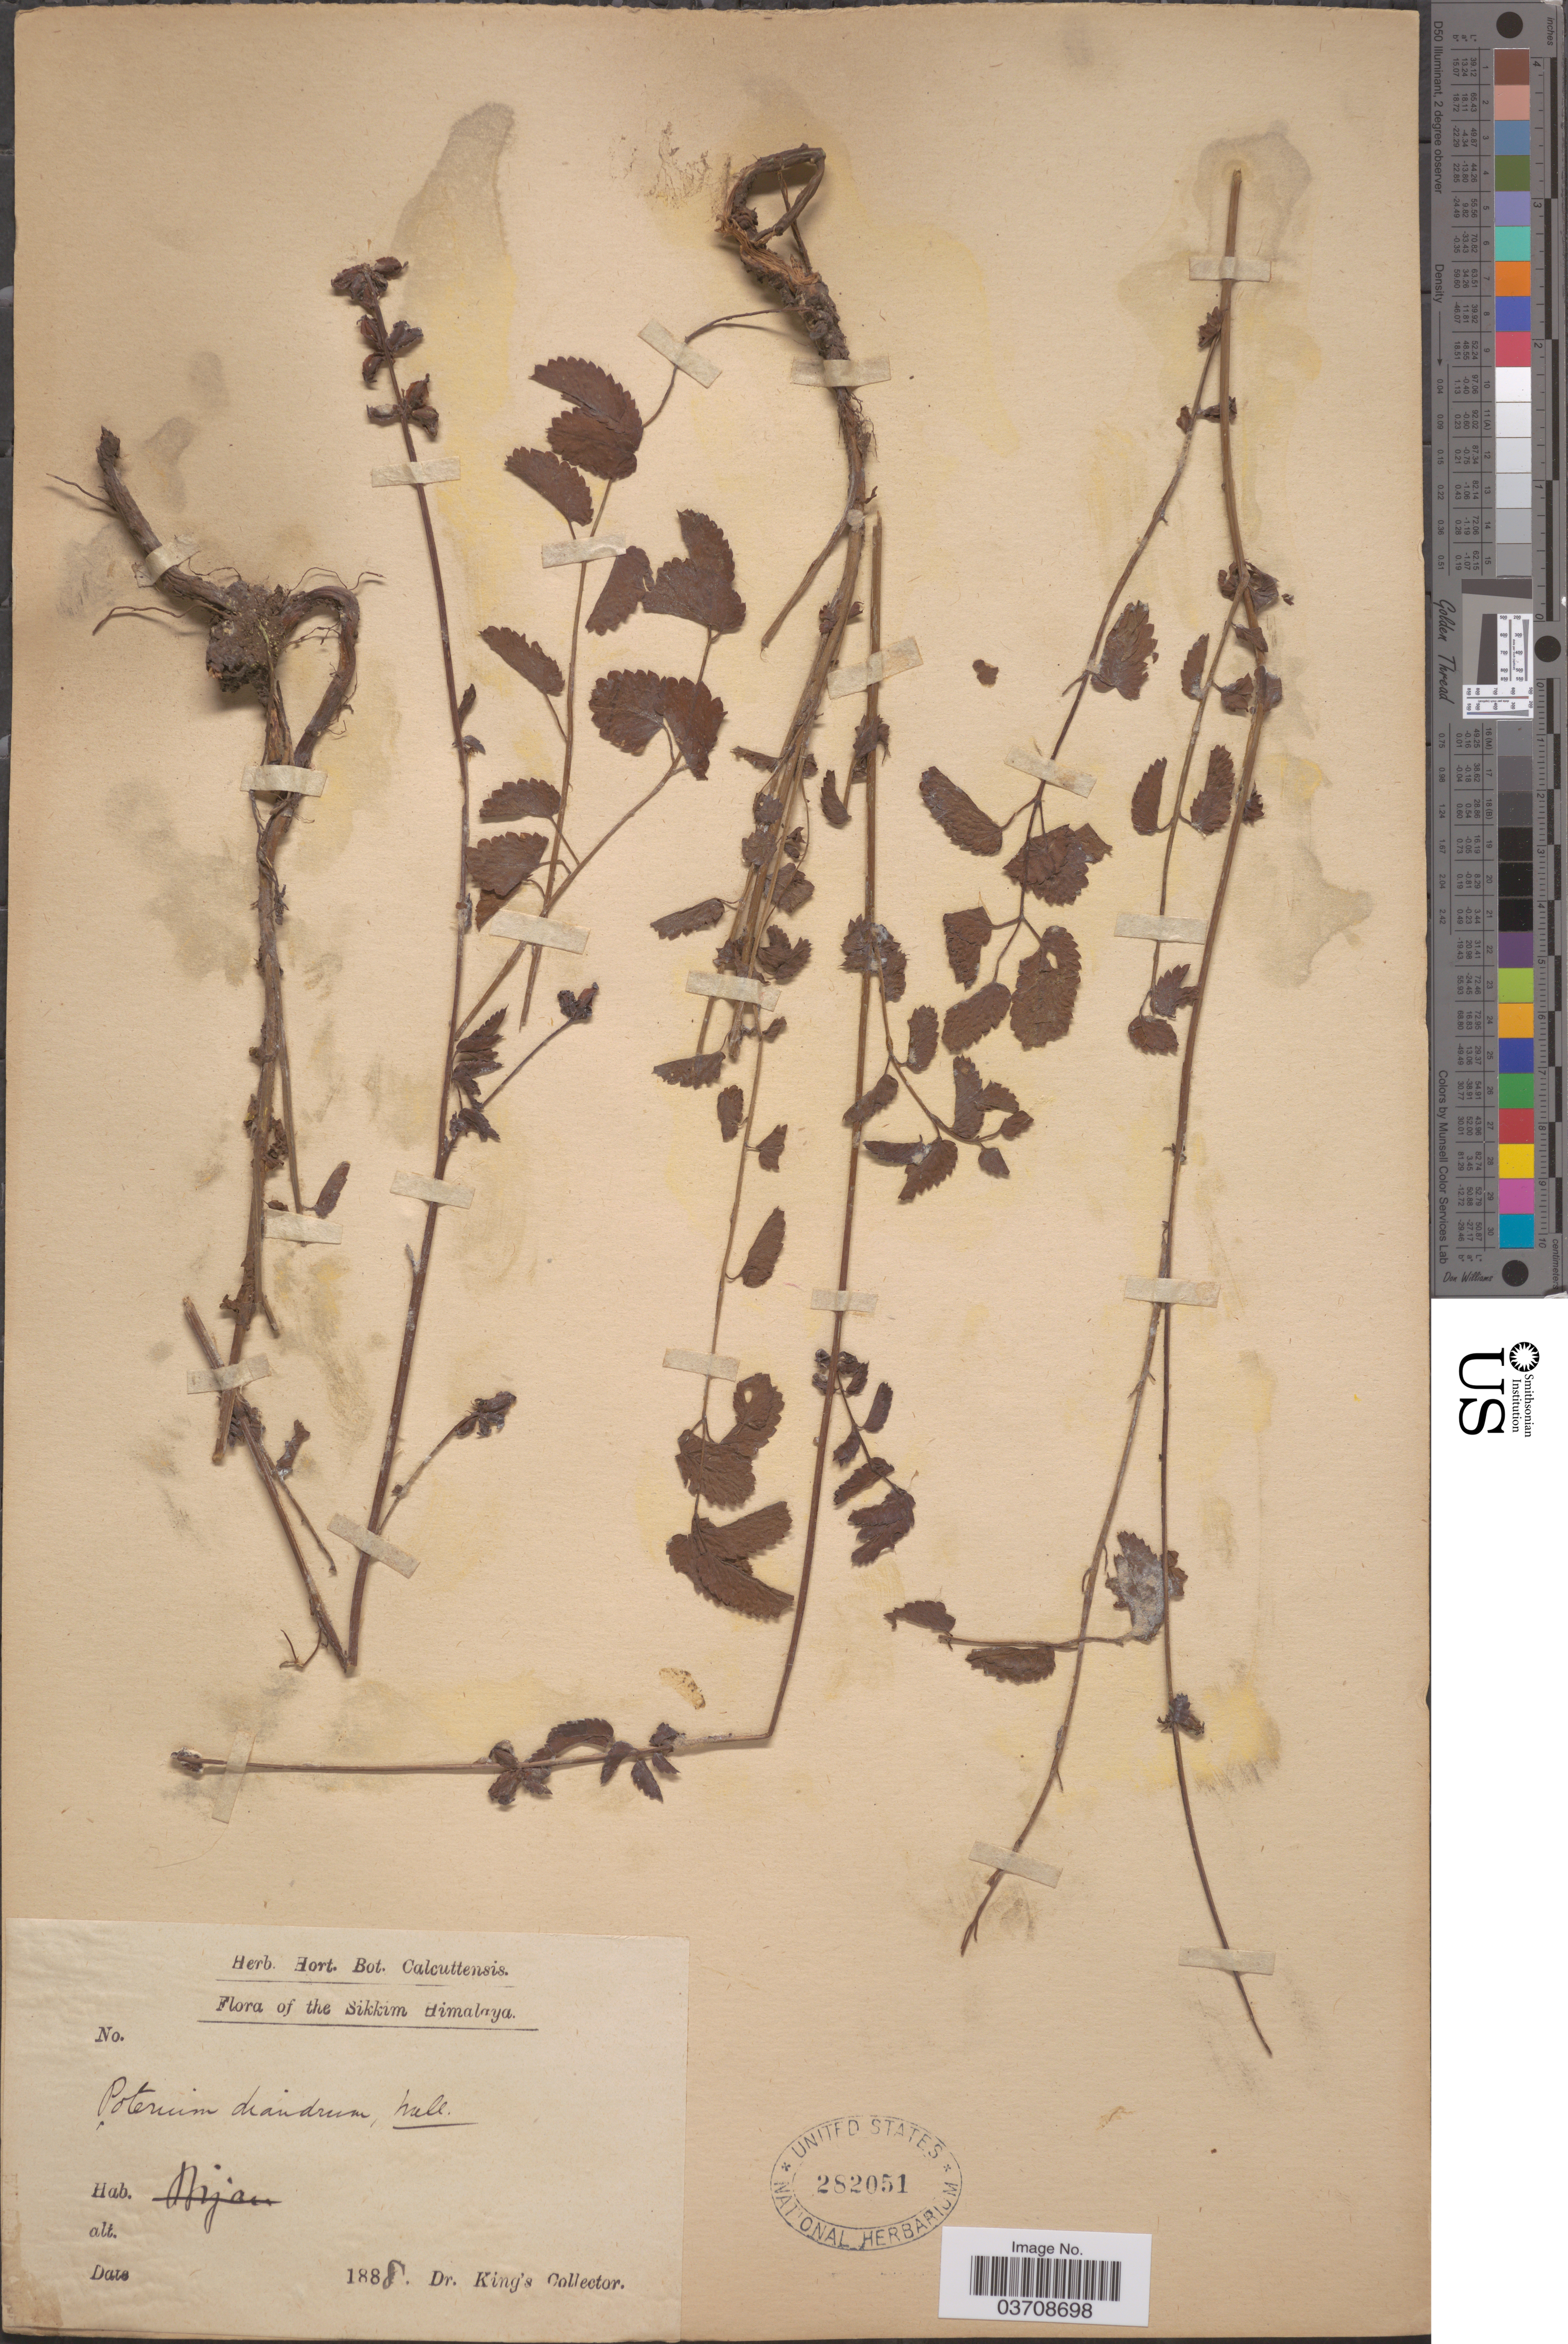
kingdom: Plantae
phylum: Tracheophyta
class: Magnoliopsida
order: Rosales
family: Rosaceae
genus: Sanguisorba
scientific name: Sanguisorba diandra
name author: (Wall.) Nordborg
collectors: Dr. King's collector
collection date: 1888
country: India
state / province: Sikkim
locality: The Sikkim Himalaya.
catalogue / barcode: US 282051